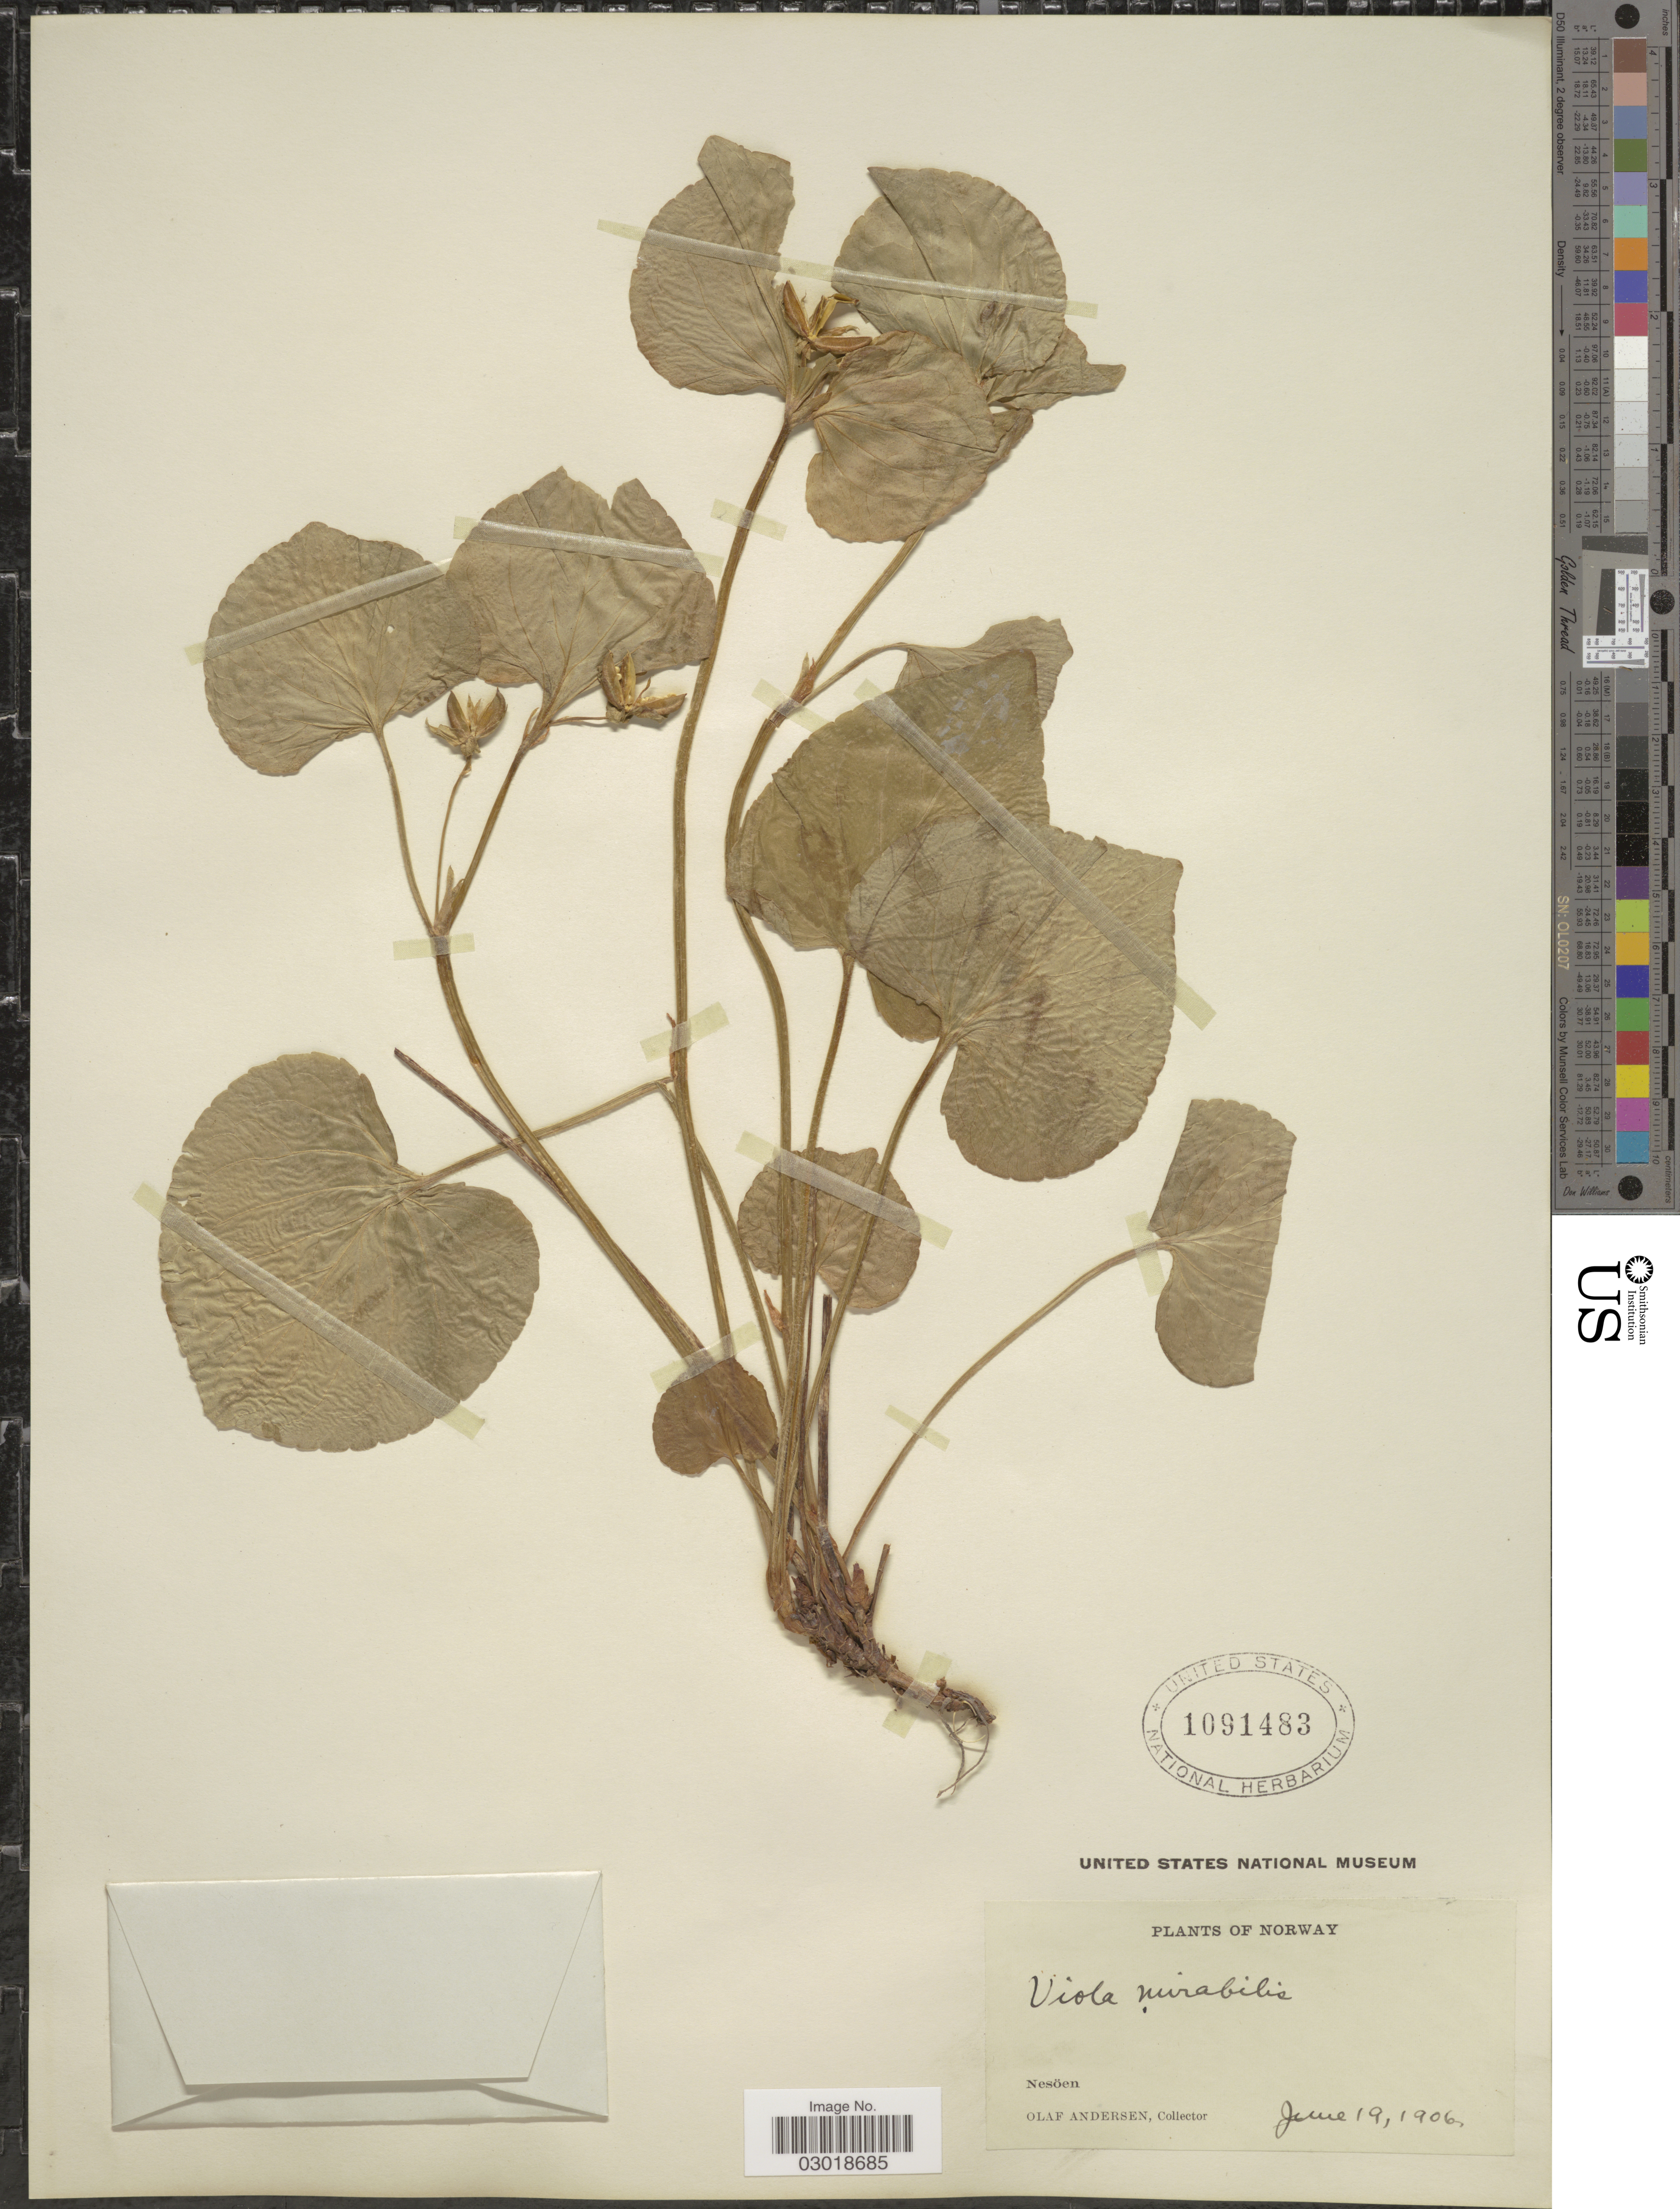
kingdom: Plantae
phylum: Tracheophyta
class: Magnoliopsida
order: Malpighiales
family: Violaceae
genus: Viola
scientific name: Viola mirabilis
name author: L.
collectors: O. Andersen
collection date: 1906-06-19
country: Norway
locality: Nesöen.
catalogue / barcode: US 1091483